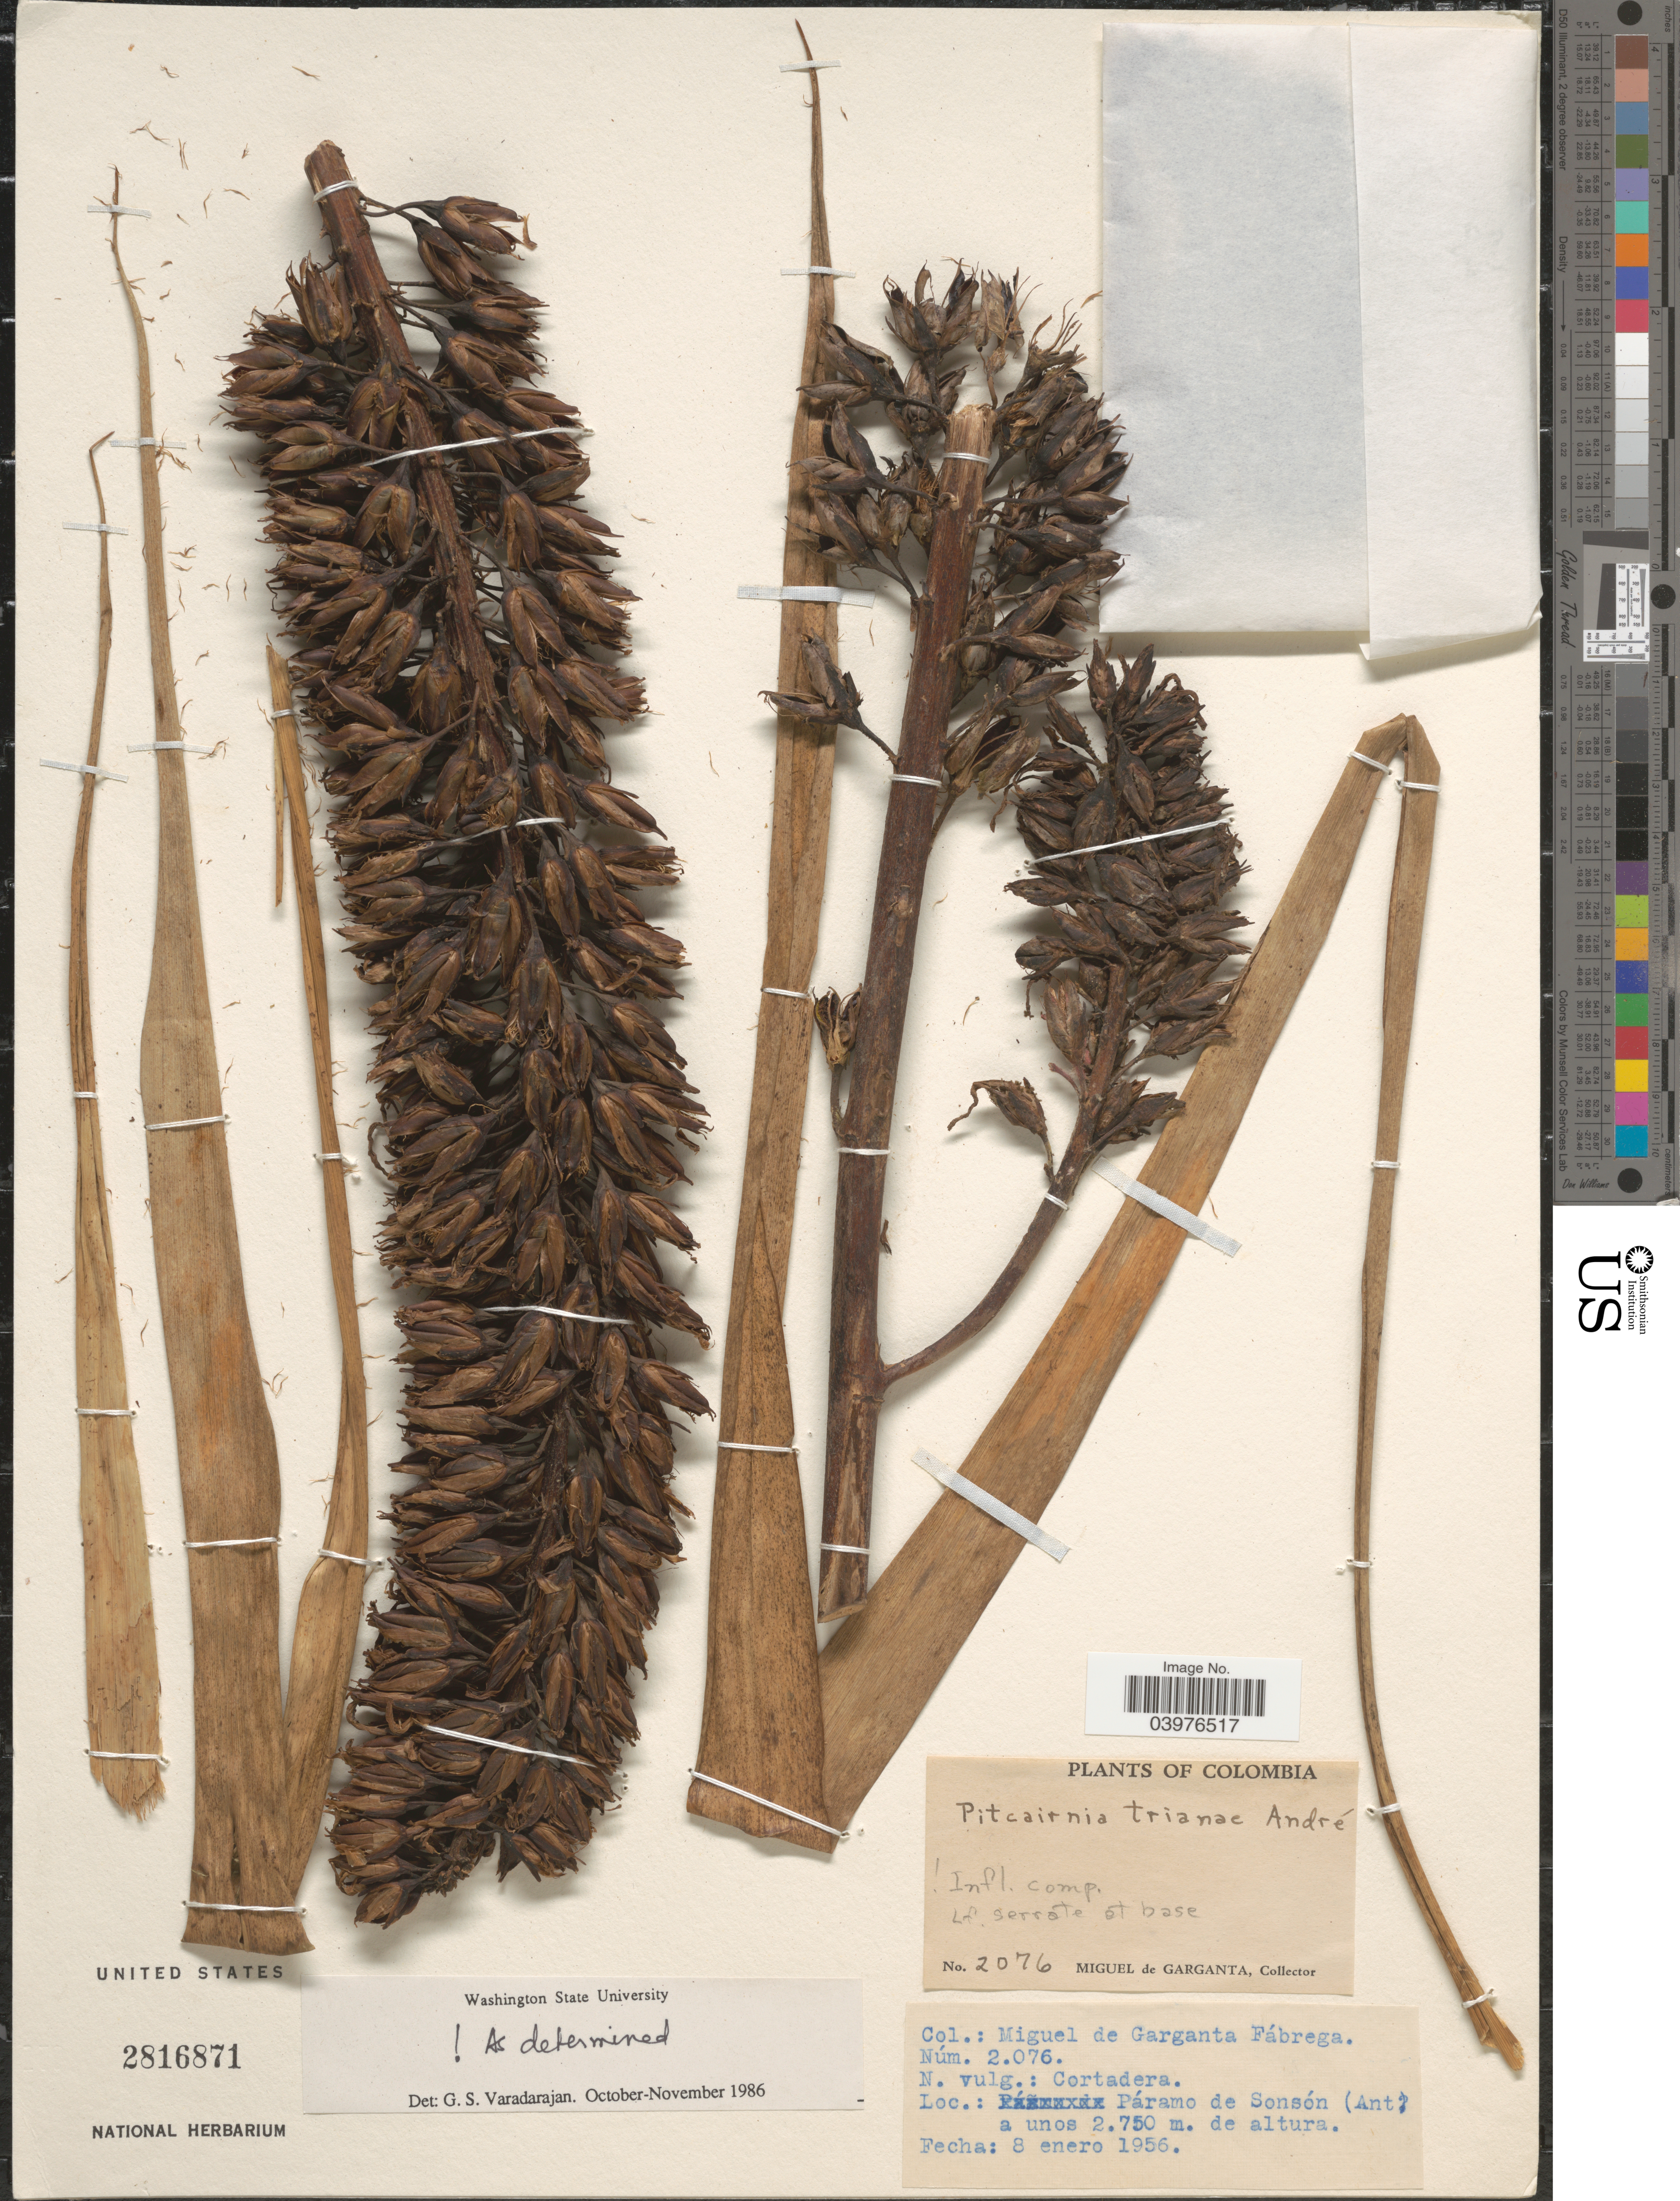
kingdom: Plantae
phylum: Tracheophyta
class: Liliopsida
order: Poales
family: Bromeliaceae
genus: Pitcairnia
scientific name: Pitcairnia trianae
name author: André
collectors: M. Fabrega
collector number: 2076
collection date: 1956-01-08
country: Colombia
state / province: Antioquia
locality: Páramo de Sonsón.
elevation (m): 2750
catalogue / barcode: US 2816871